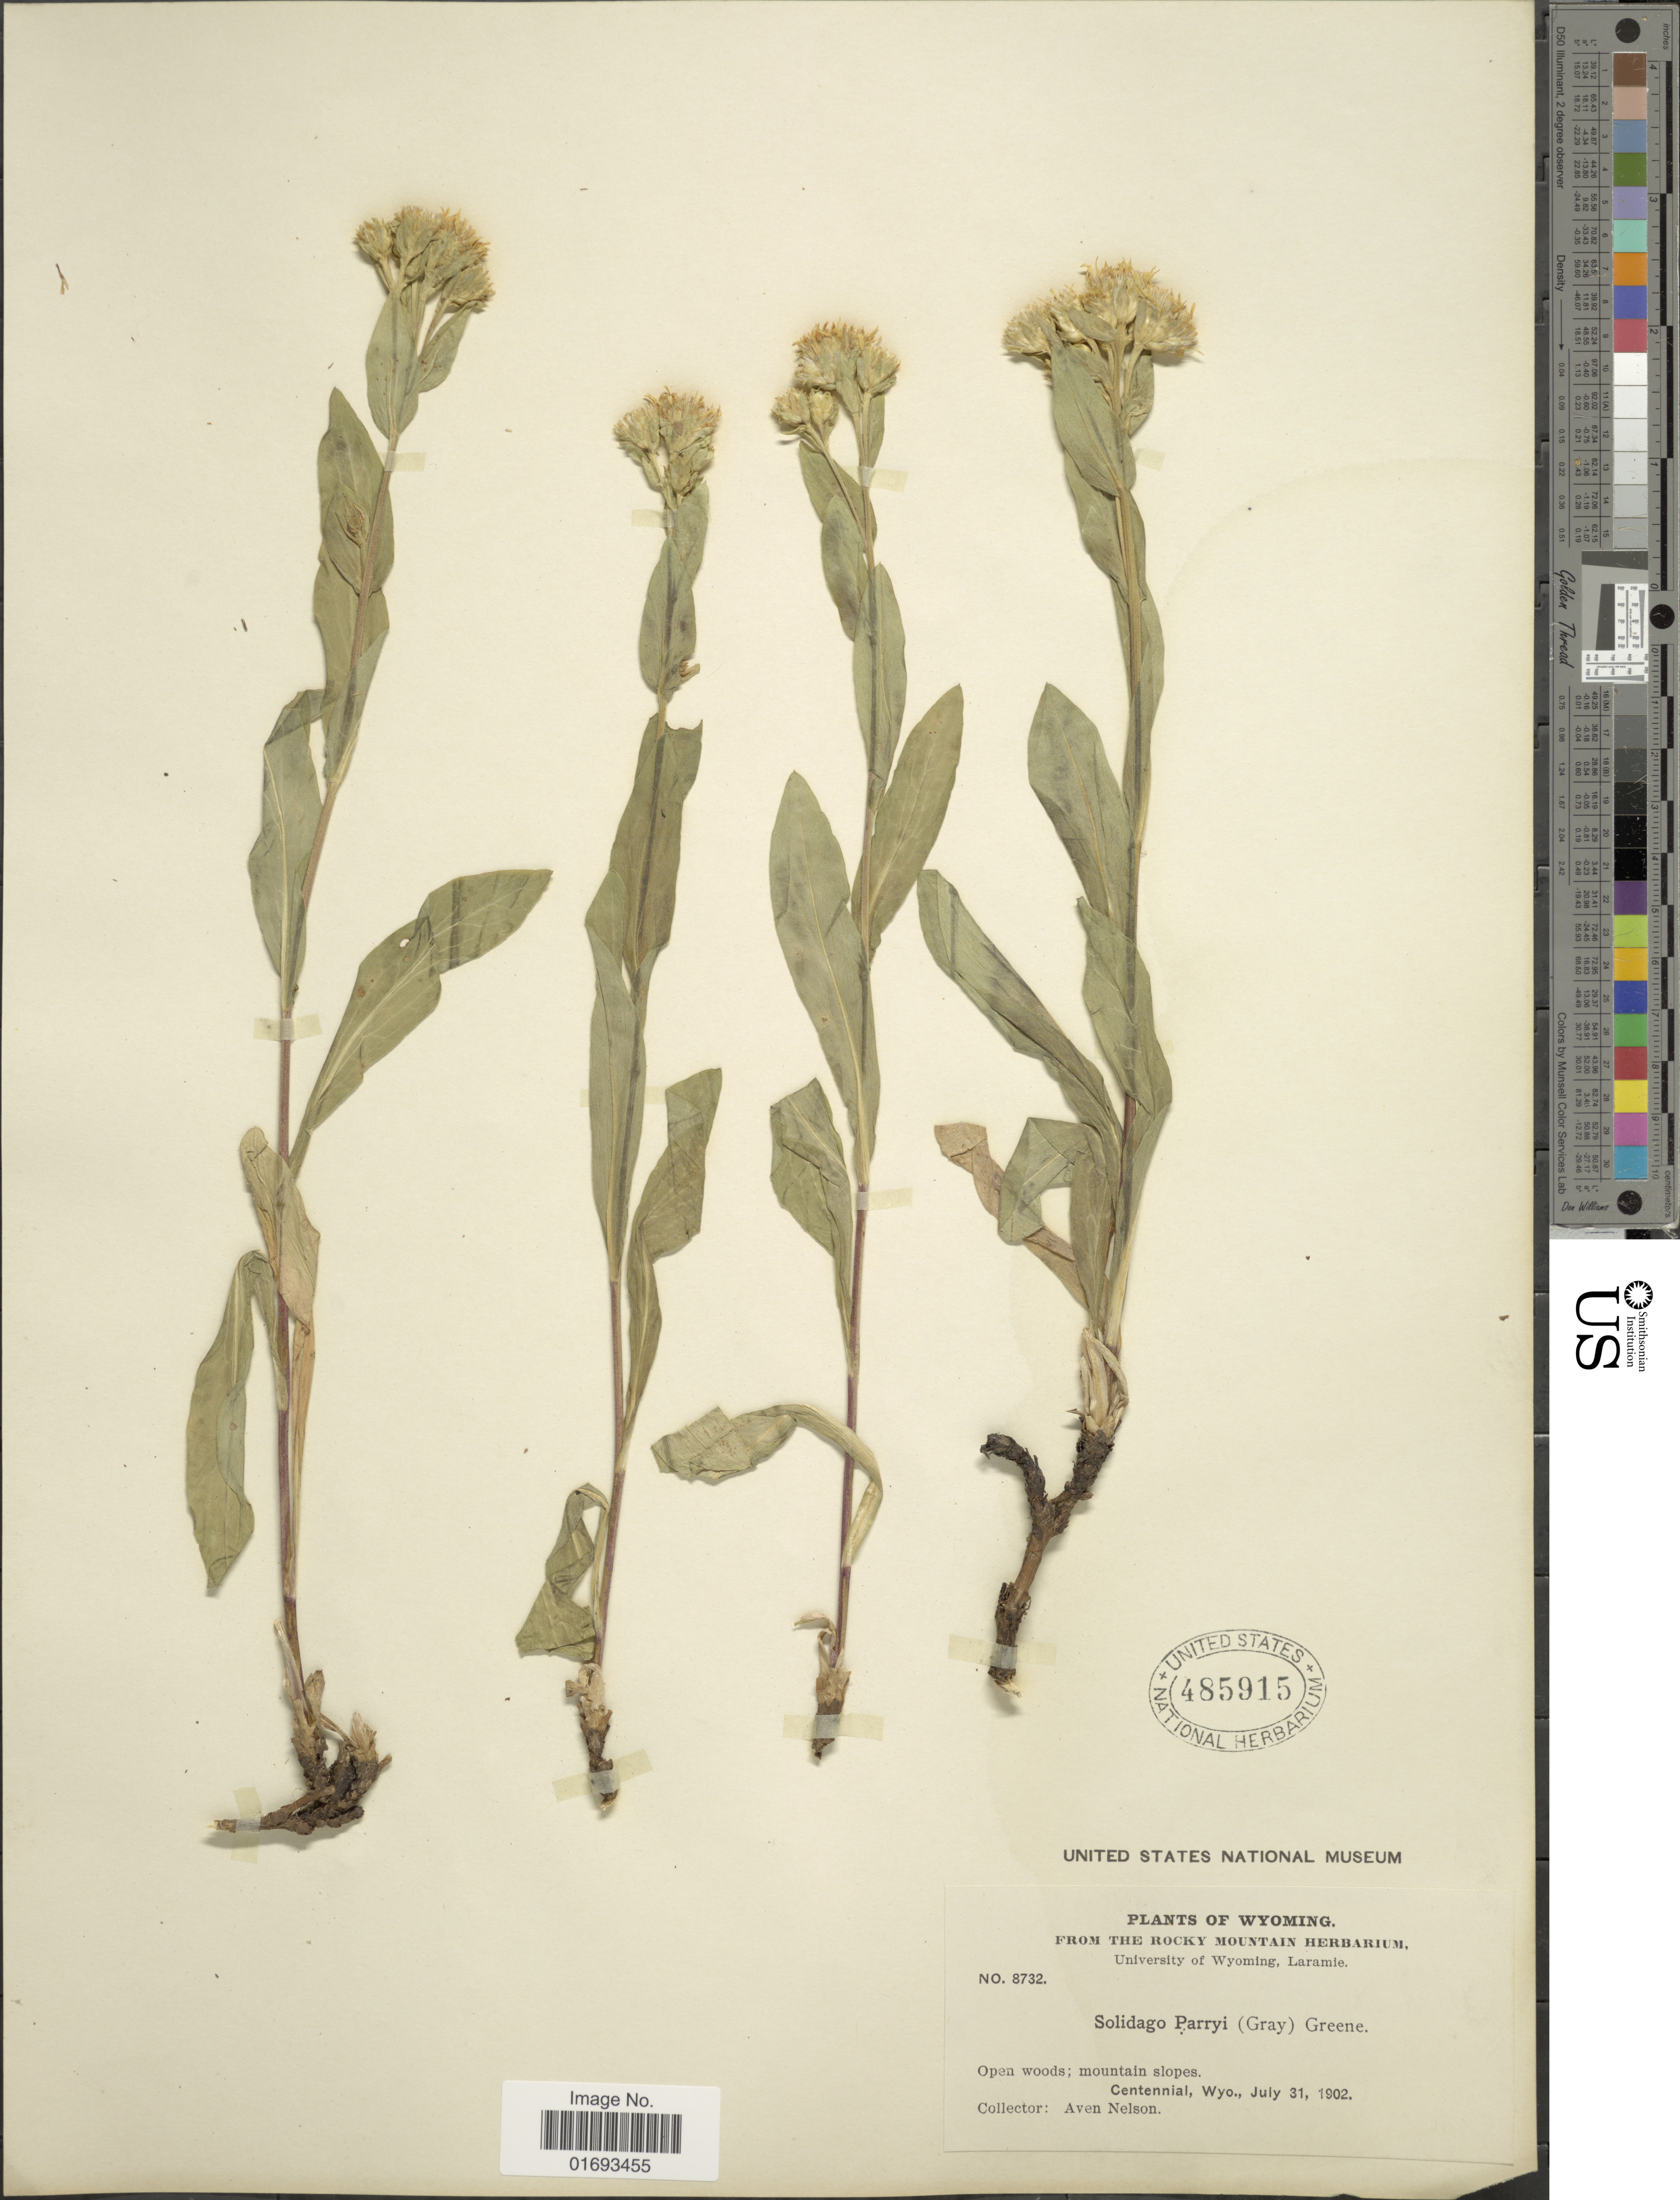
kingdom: Plantae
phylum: Tracheophyta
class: Magnoliopsida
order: Asterales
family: Asteraceae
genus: Oreochrysum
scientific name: Oreochrysum parryi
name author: (A. Gray) Rydb.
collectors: A. Nelson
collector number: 8732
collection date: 1902-07-31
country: United States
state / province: Wyoming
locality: Open woods; mountain slopes, Centennial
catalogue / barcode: US 485915